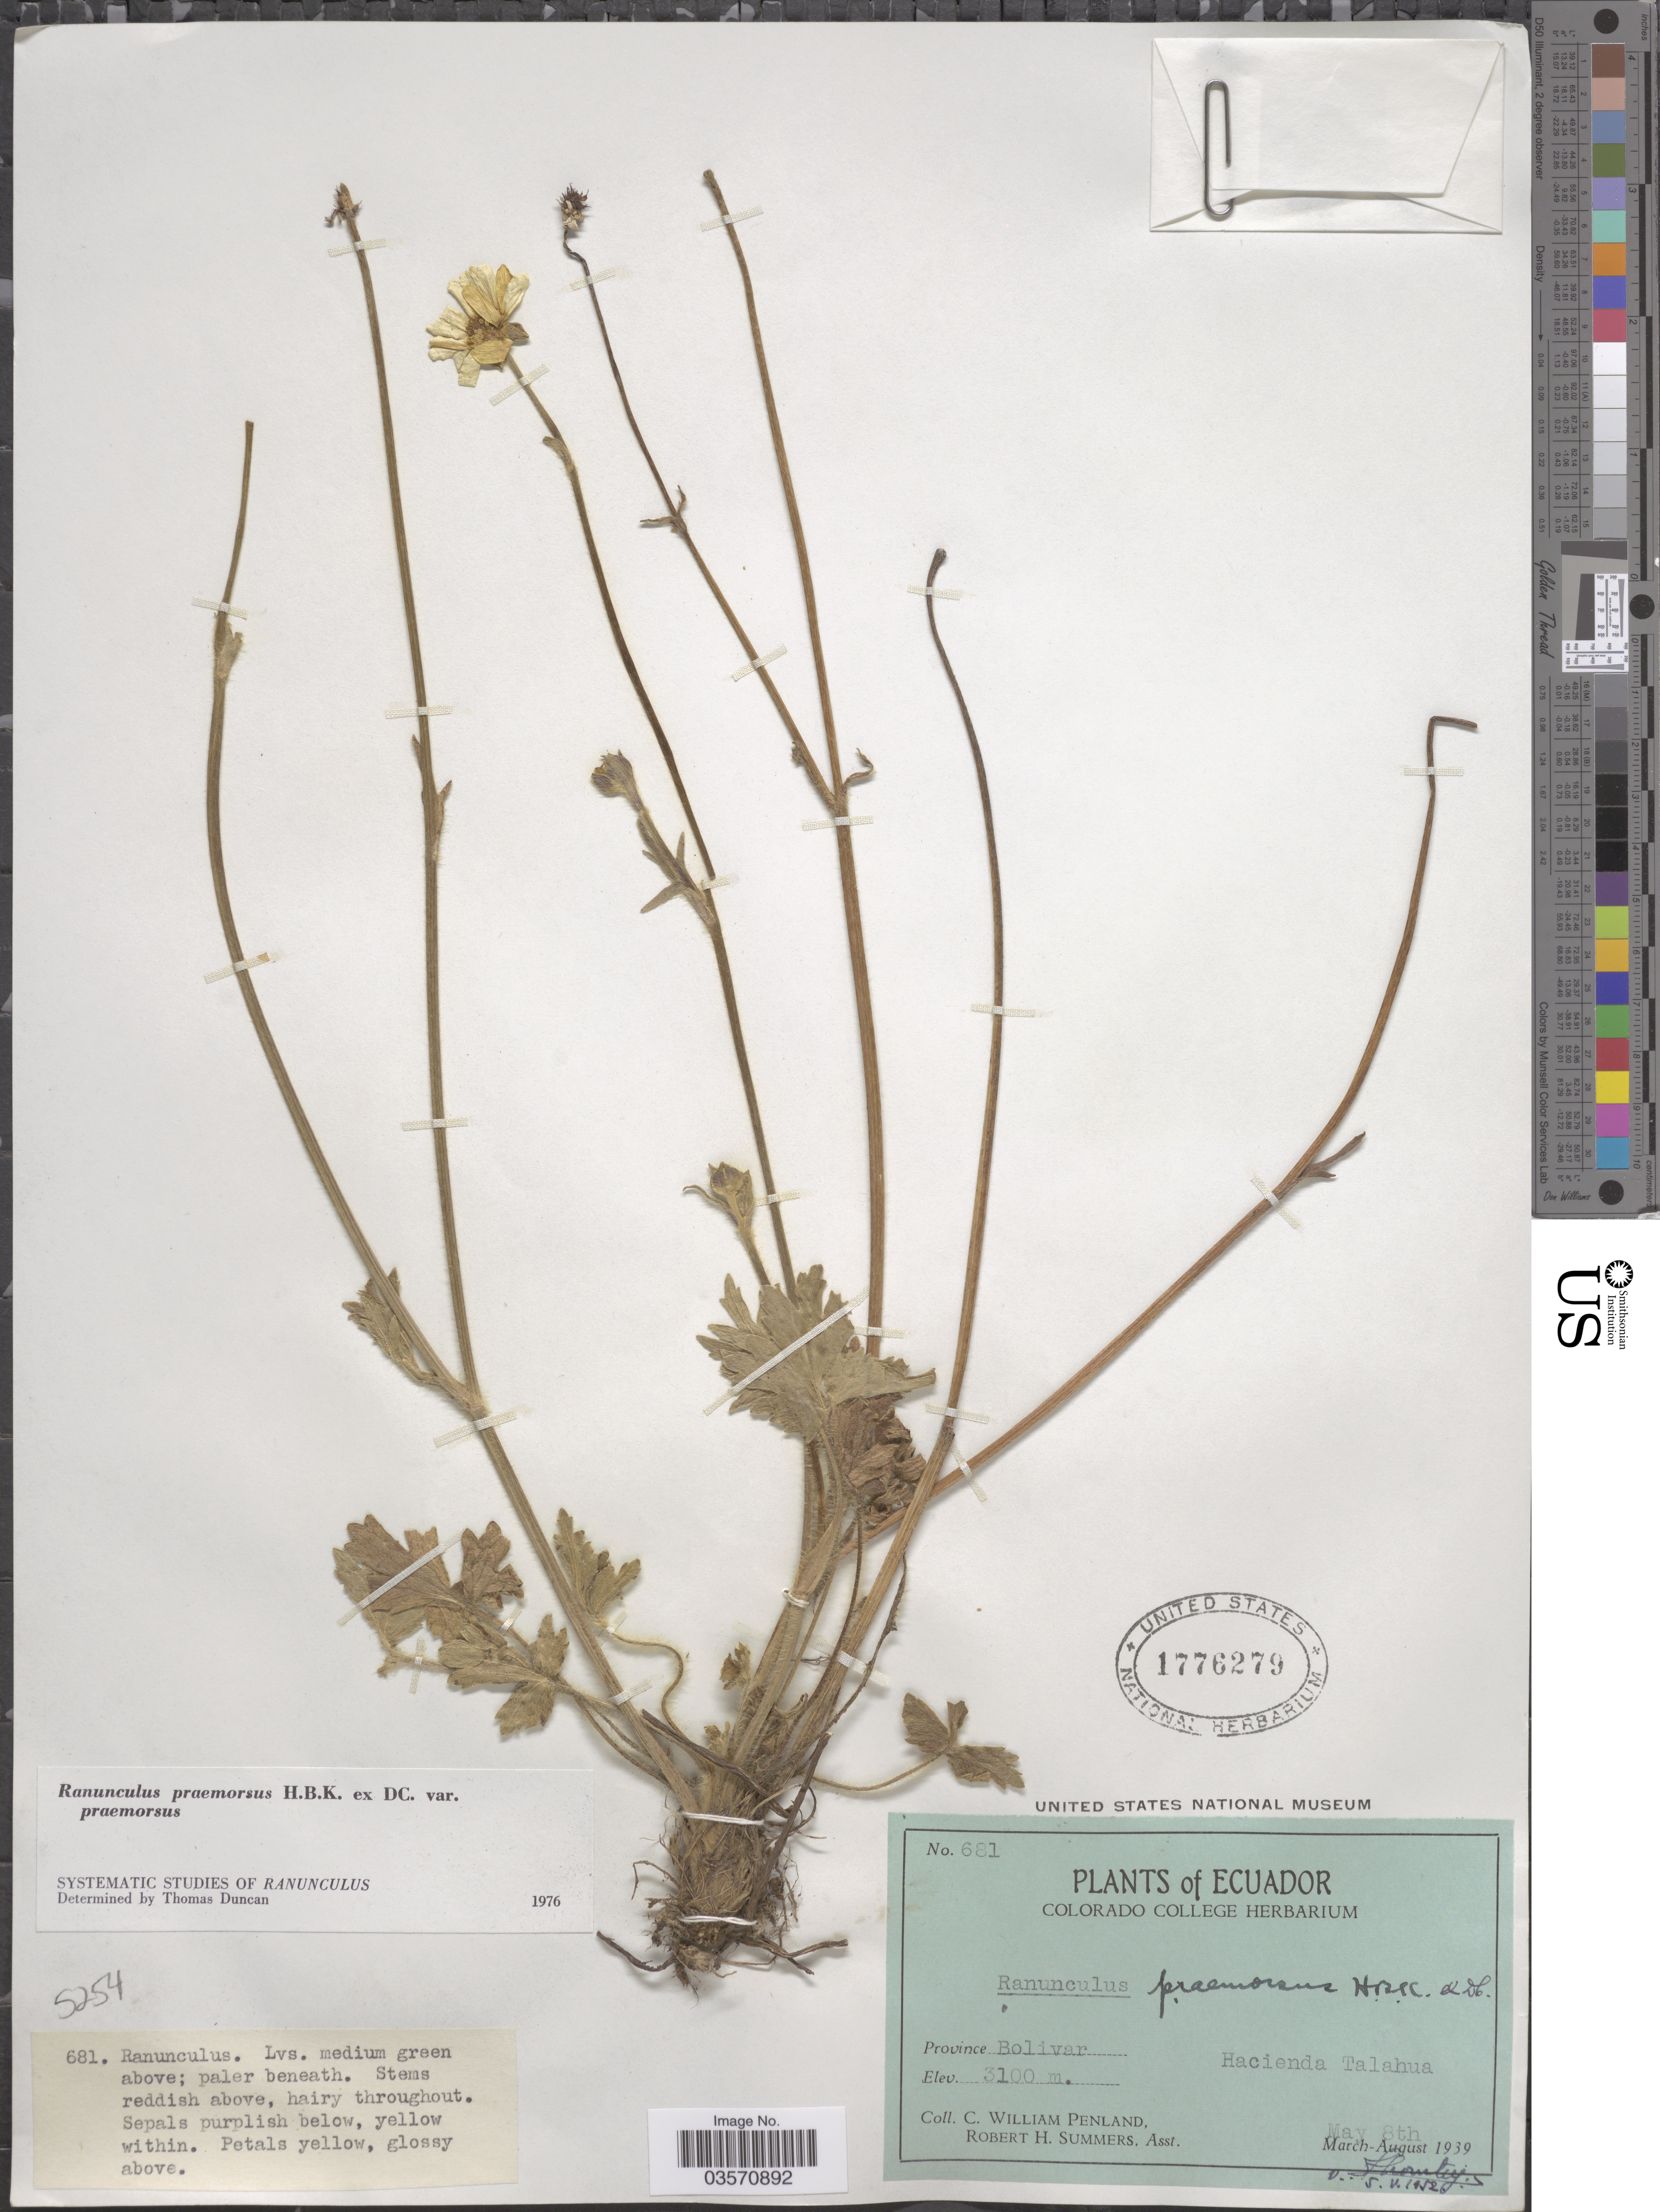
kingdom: Plantae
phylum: Tracheophyta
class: Magnoliopsida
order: Ranunculales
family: Ranunculaceae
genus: Ranunculus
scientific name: Ranunculus praemorsus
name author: Kunth ex DC.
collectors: C. W. Penland & R. Summers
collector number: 681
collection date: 1939-05-08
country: Ecuador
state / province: Bolívar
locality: Hacienda Talahua.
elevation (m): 3100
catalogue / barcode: US 1776279